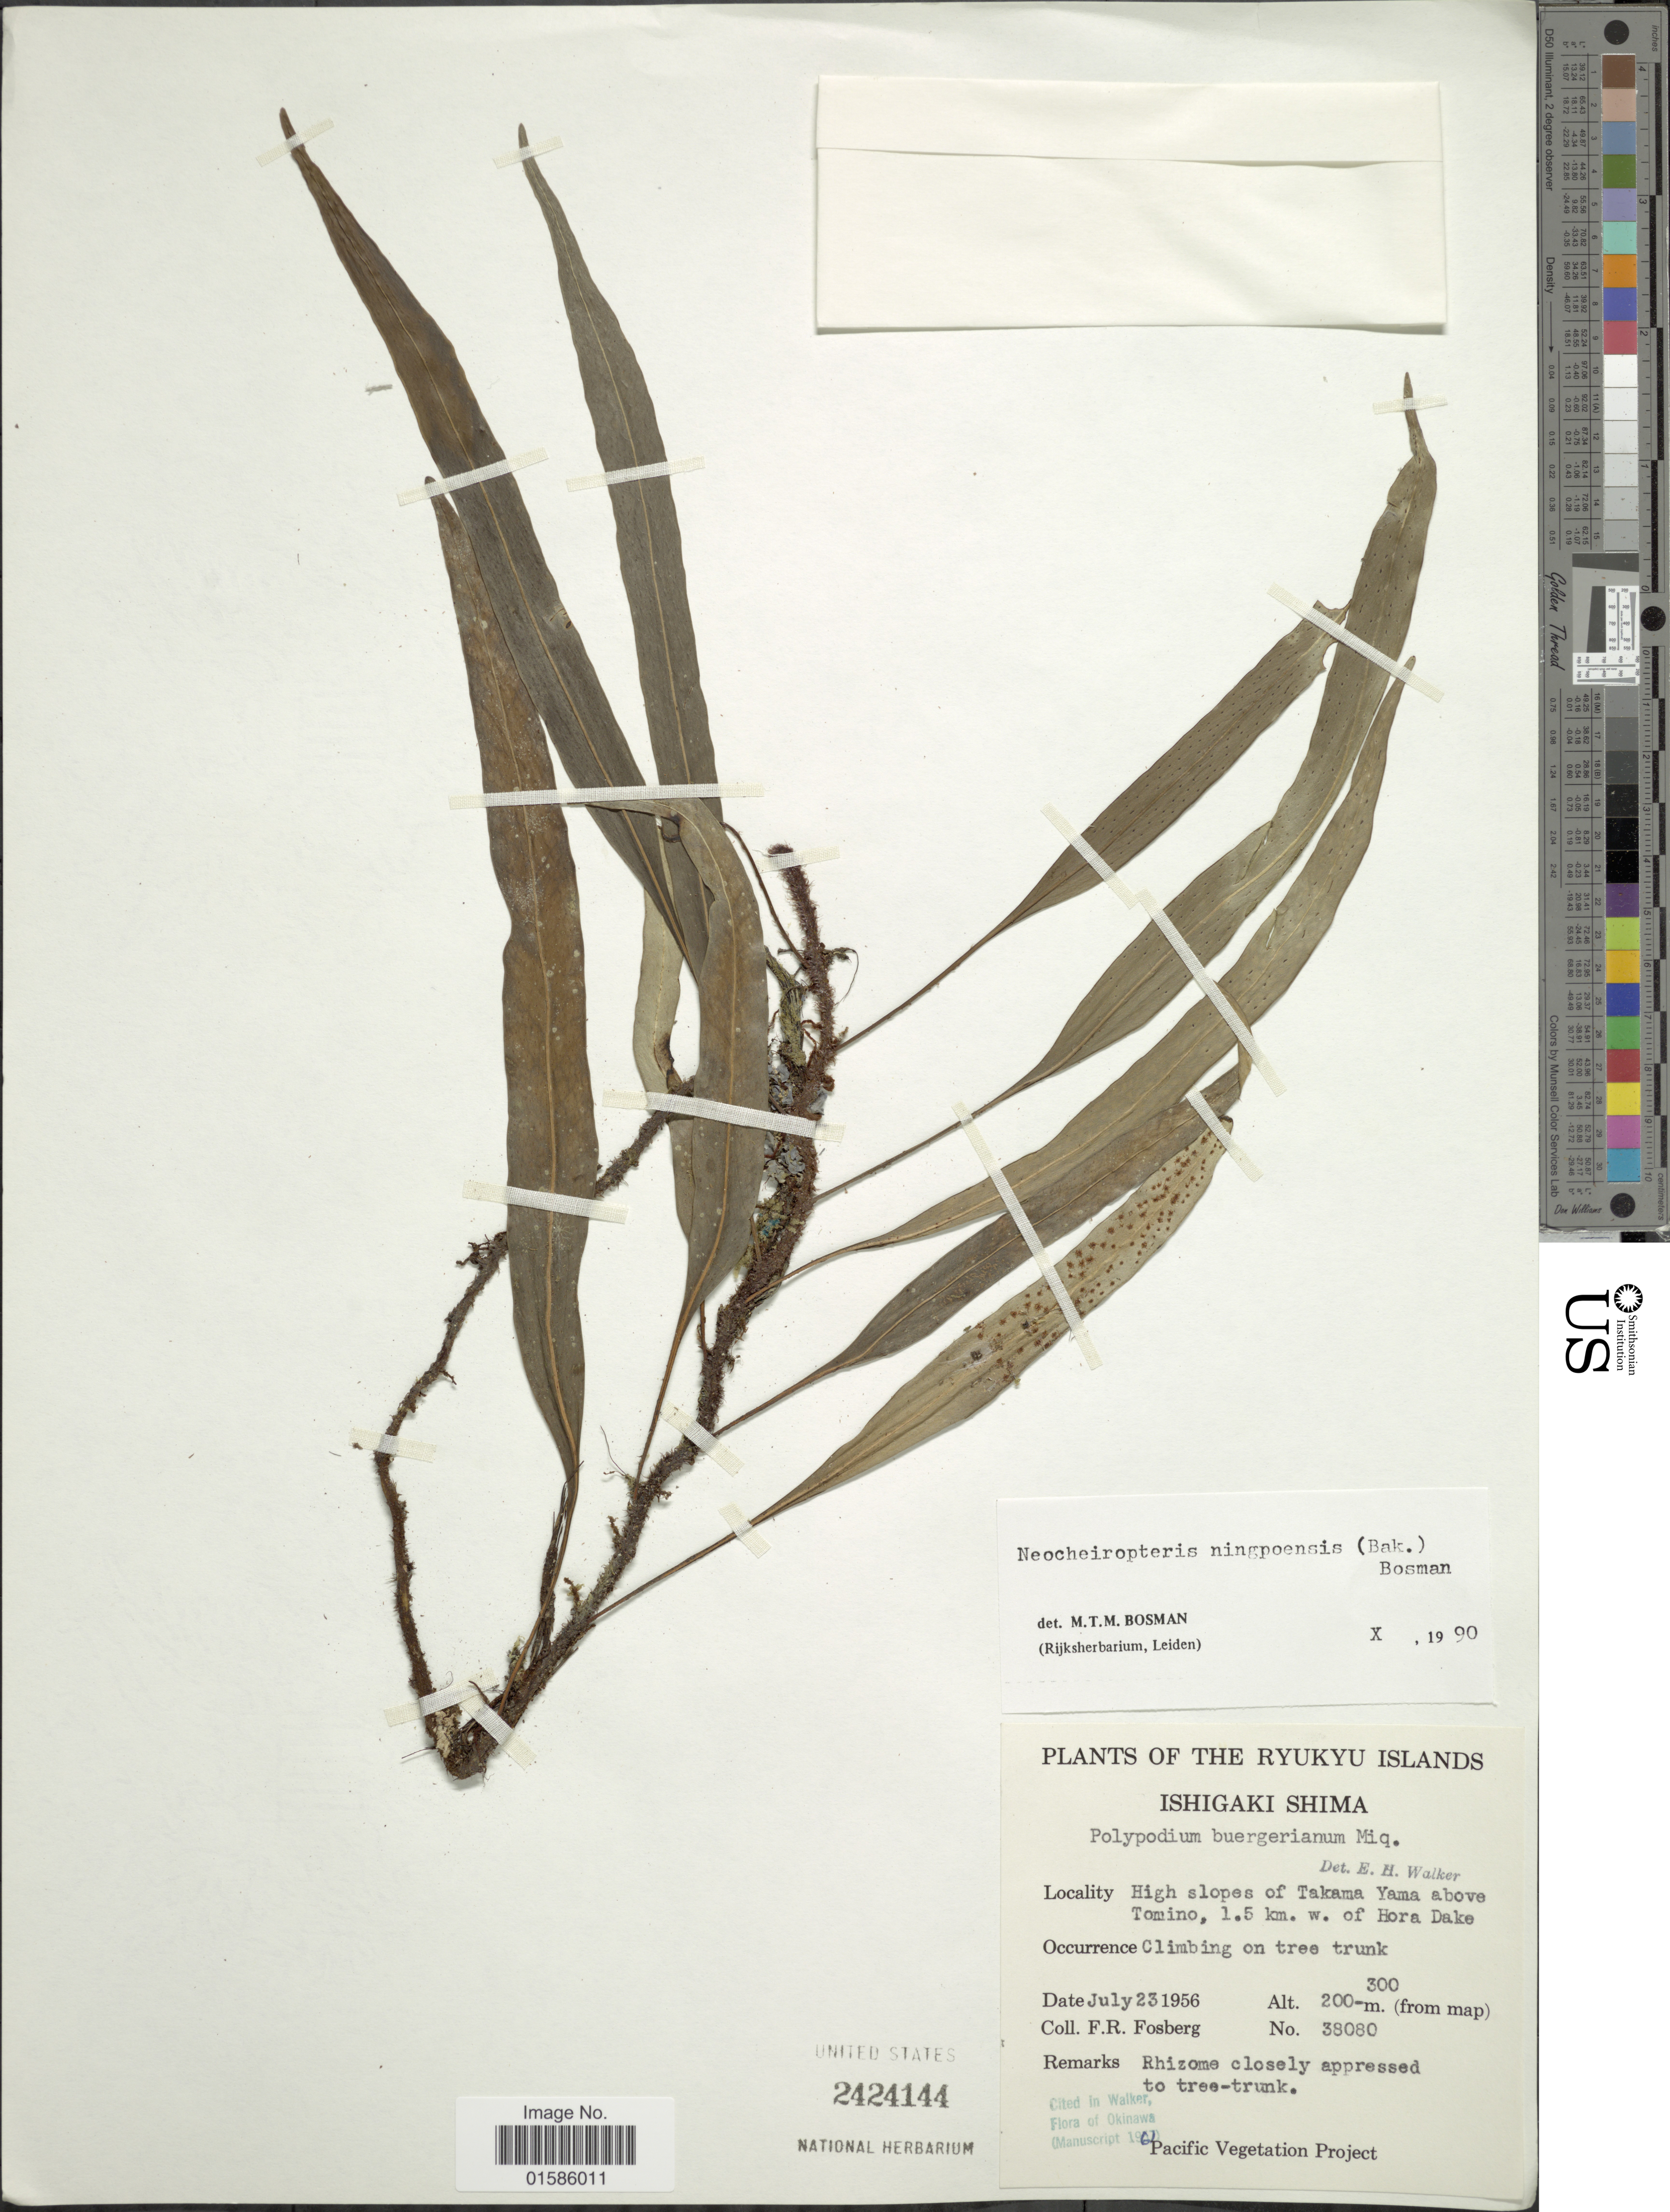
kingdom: Plantae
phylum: Tracheophyta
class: Polypodiopsida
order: Polypodiales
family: Polypodiaceae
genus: Microsorum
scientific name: Microsorum ningpoensis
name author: (Baker)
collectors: F. R. Fosberg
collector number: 38080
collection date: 1956-07-23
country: Japan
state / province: Okinawa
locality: The Ryukyu Islands, Ishigaki Shima, High slopes of Takama Yama above Tomino, 1.5 km w. of Hora Dake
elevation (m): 200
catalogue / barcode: US 2424144